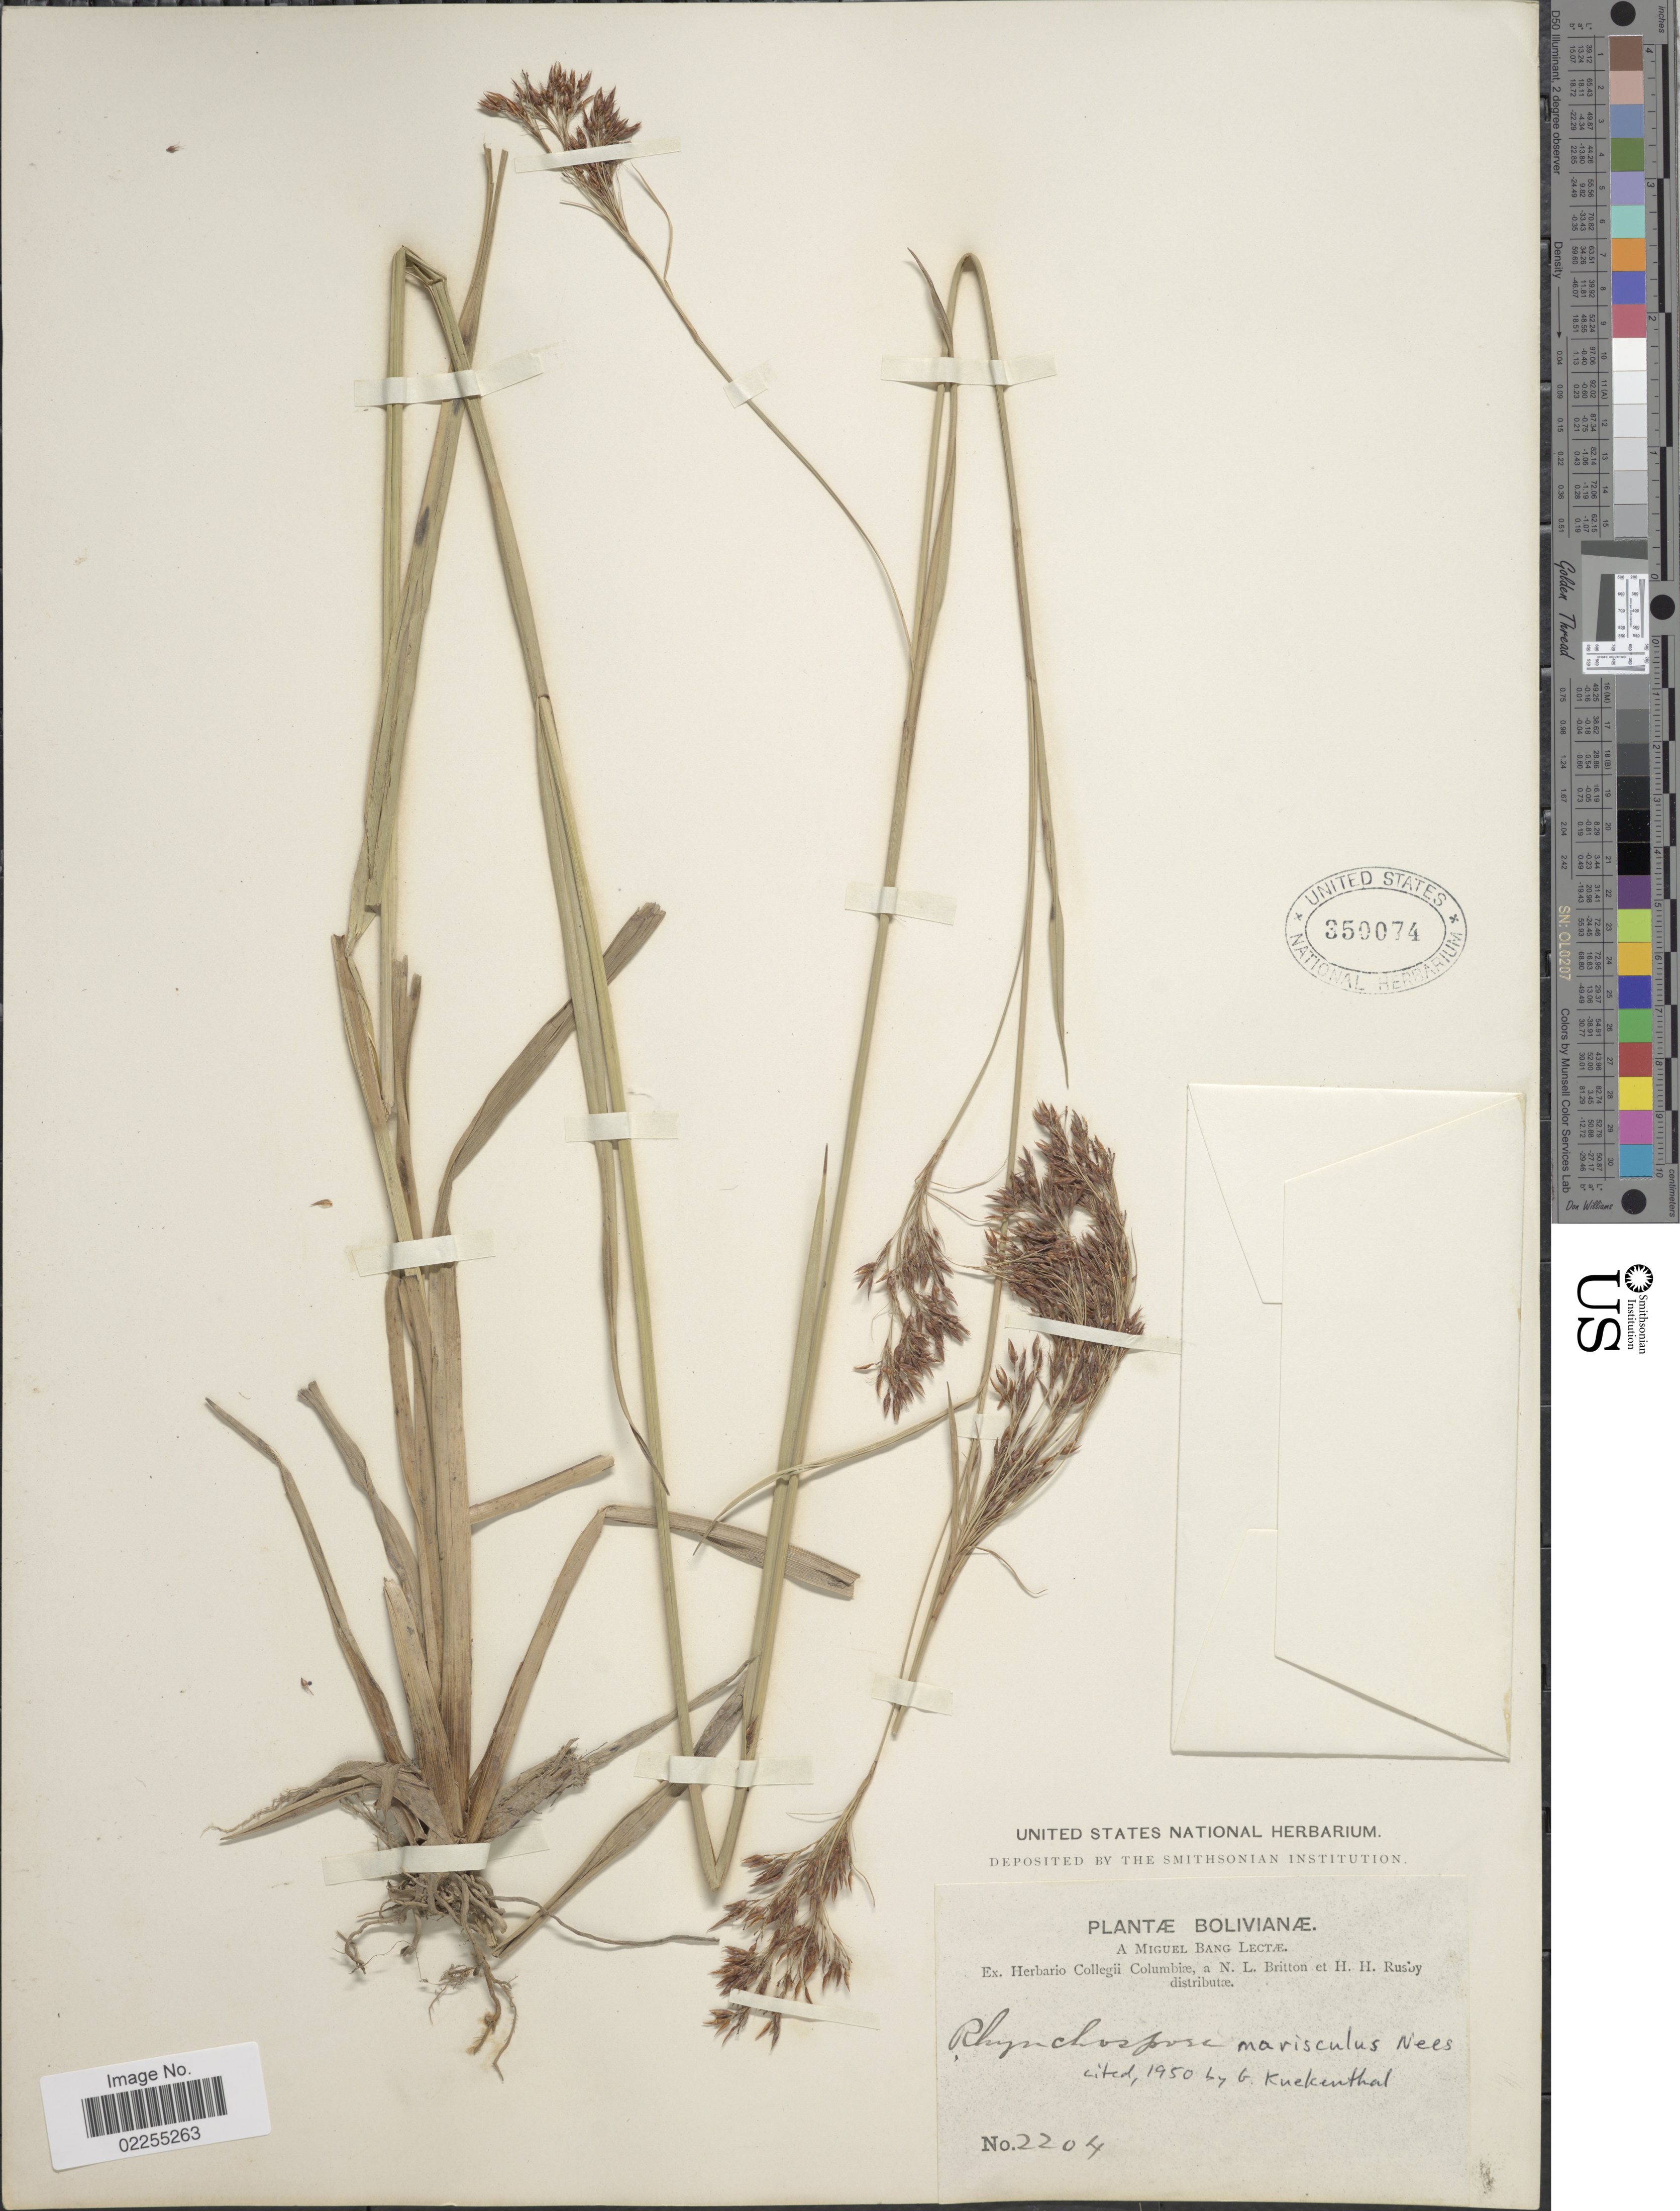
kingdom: Plantae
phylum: Tracheophyta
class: Liliopsida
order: Poales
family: Cyperaceae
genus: Rhynchospora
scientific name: Rhynchospora marisculus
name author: Lindl. & Nees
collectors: M. Bang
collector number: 2204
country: Bolivia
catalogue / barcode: US 350074